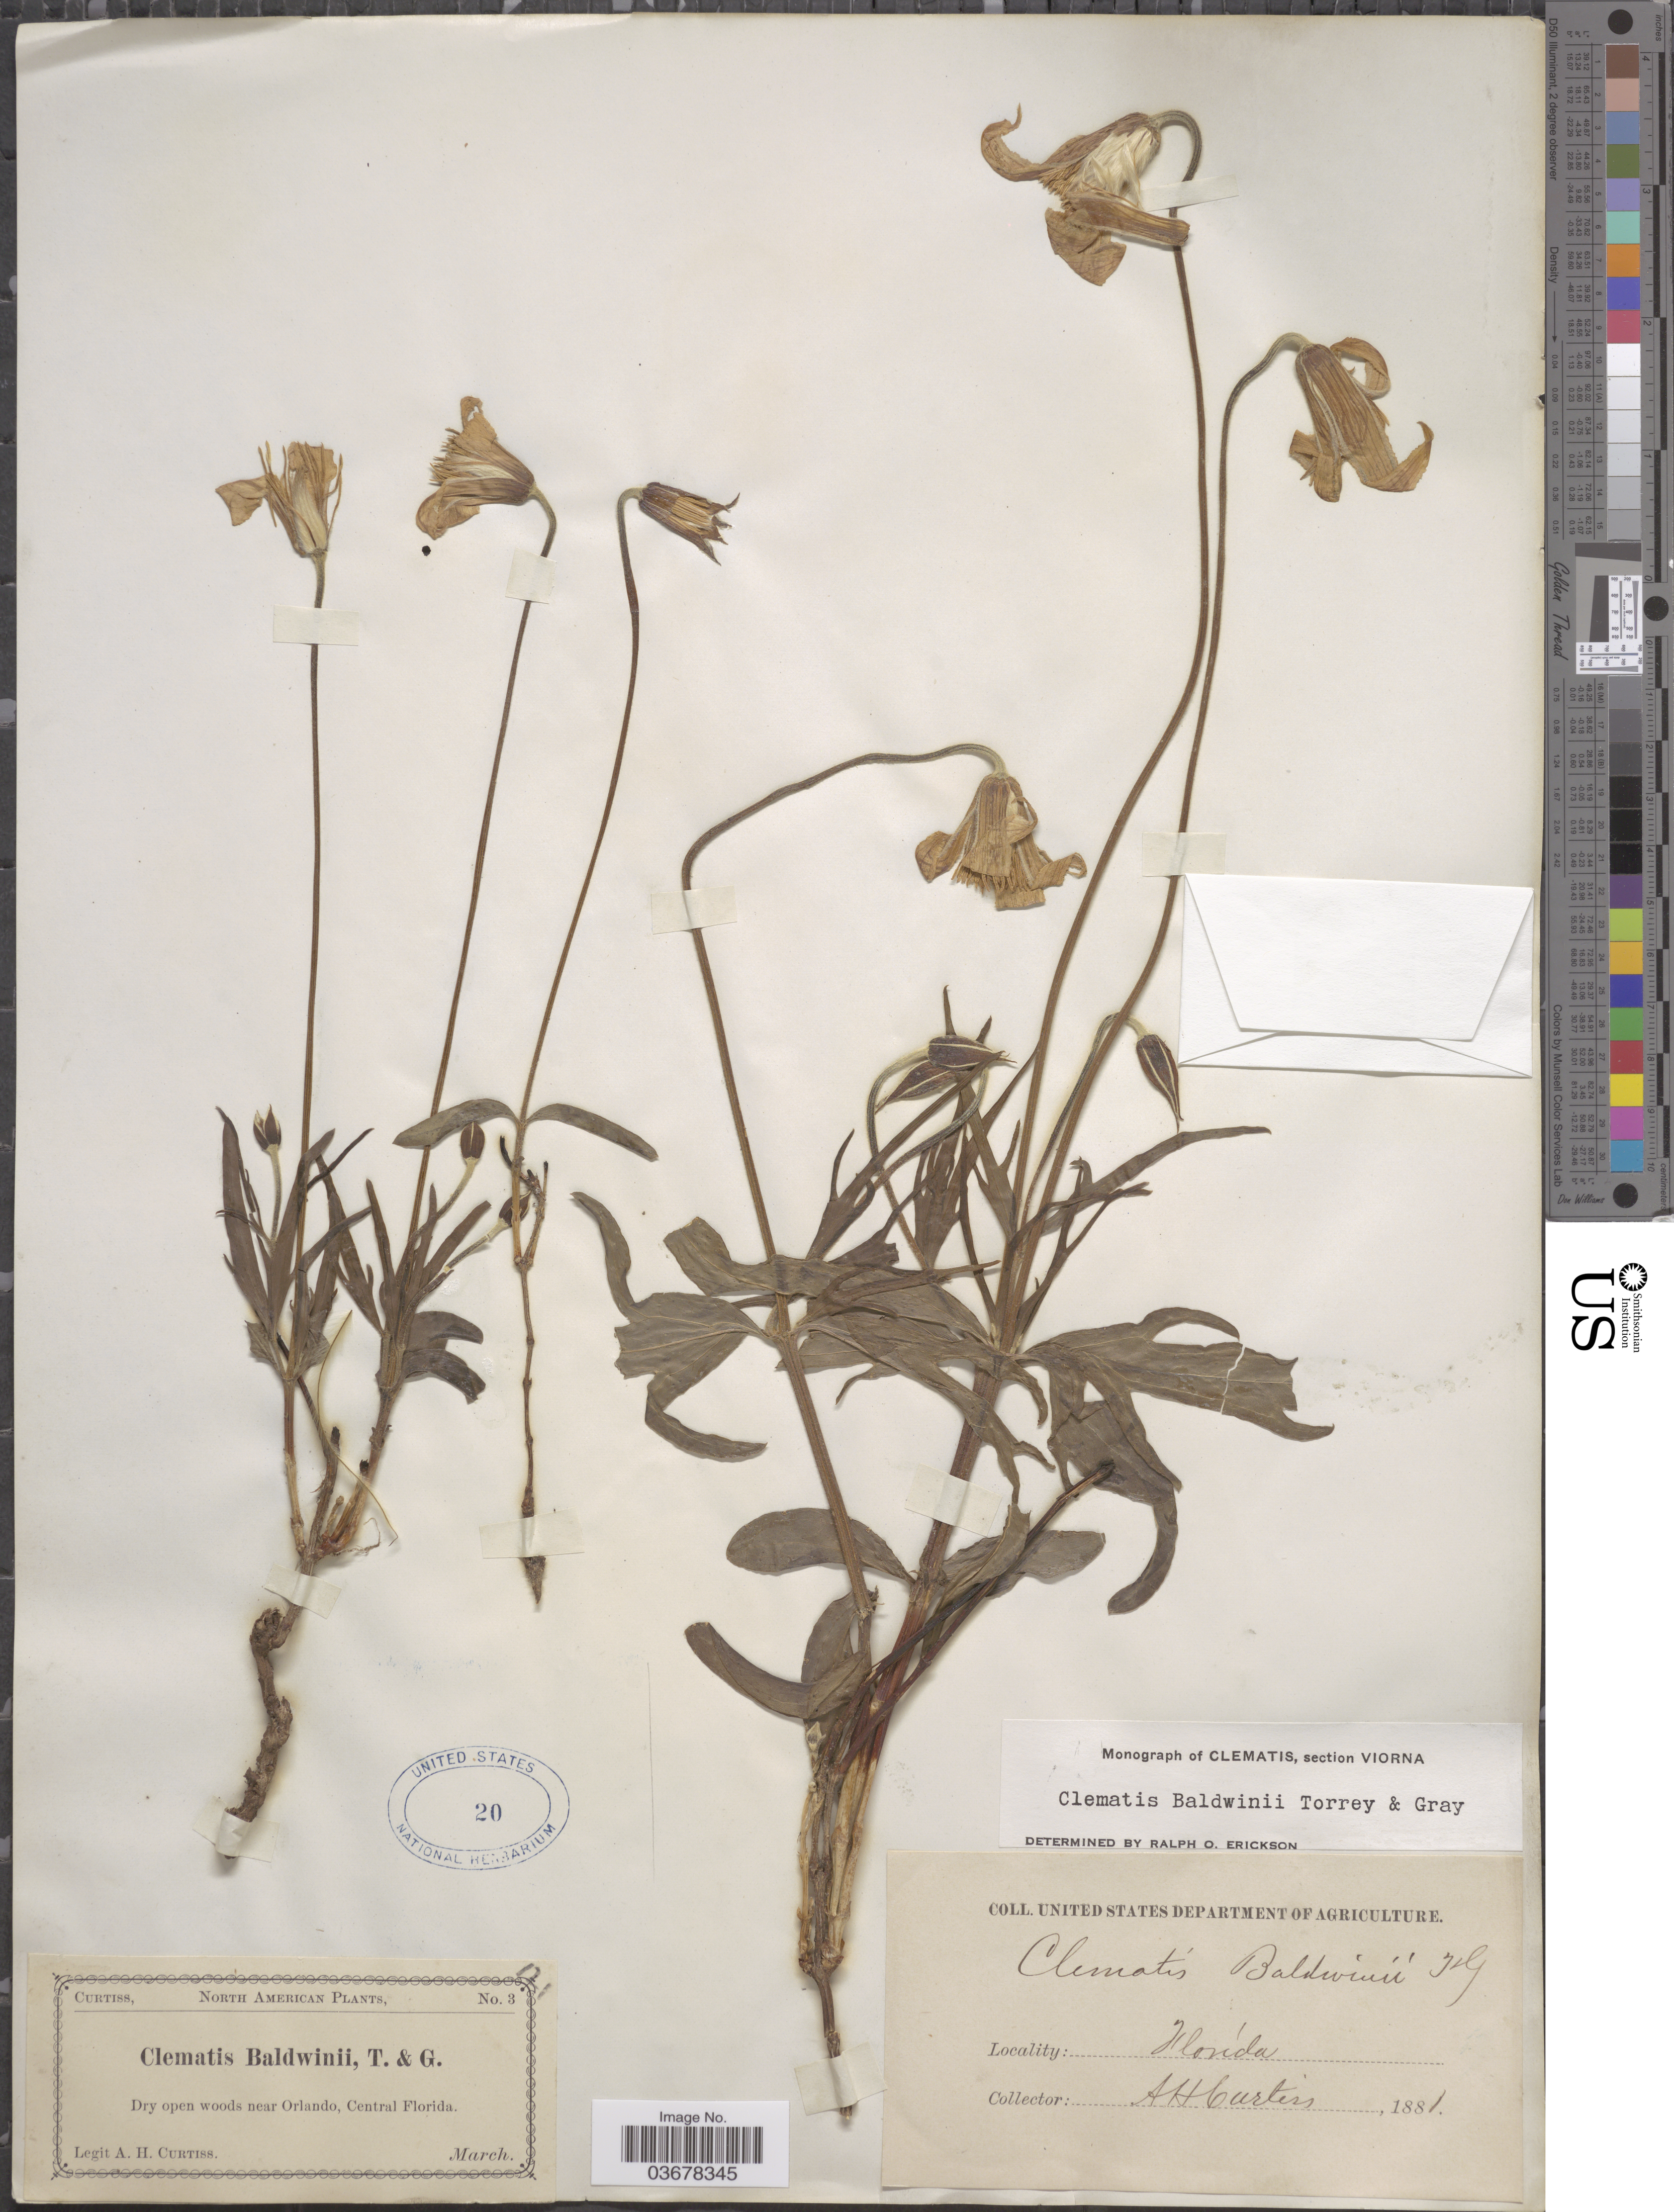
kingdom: Plantae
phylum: Tracheophyta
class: Magnoliopsida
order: Ranunculales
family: Ranunculaceae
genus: Clematis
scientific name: Clematis viorna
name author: L.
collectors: A. H. Curtiss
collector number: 3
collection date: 1881-03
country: United States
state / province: Florida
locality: Near Orlando, Central Florida.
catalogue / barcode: US 20